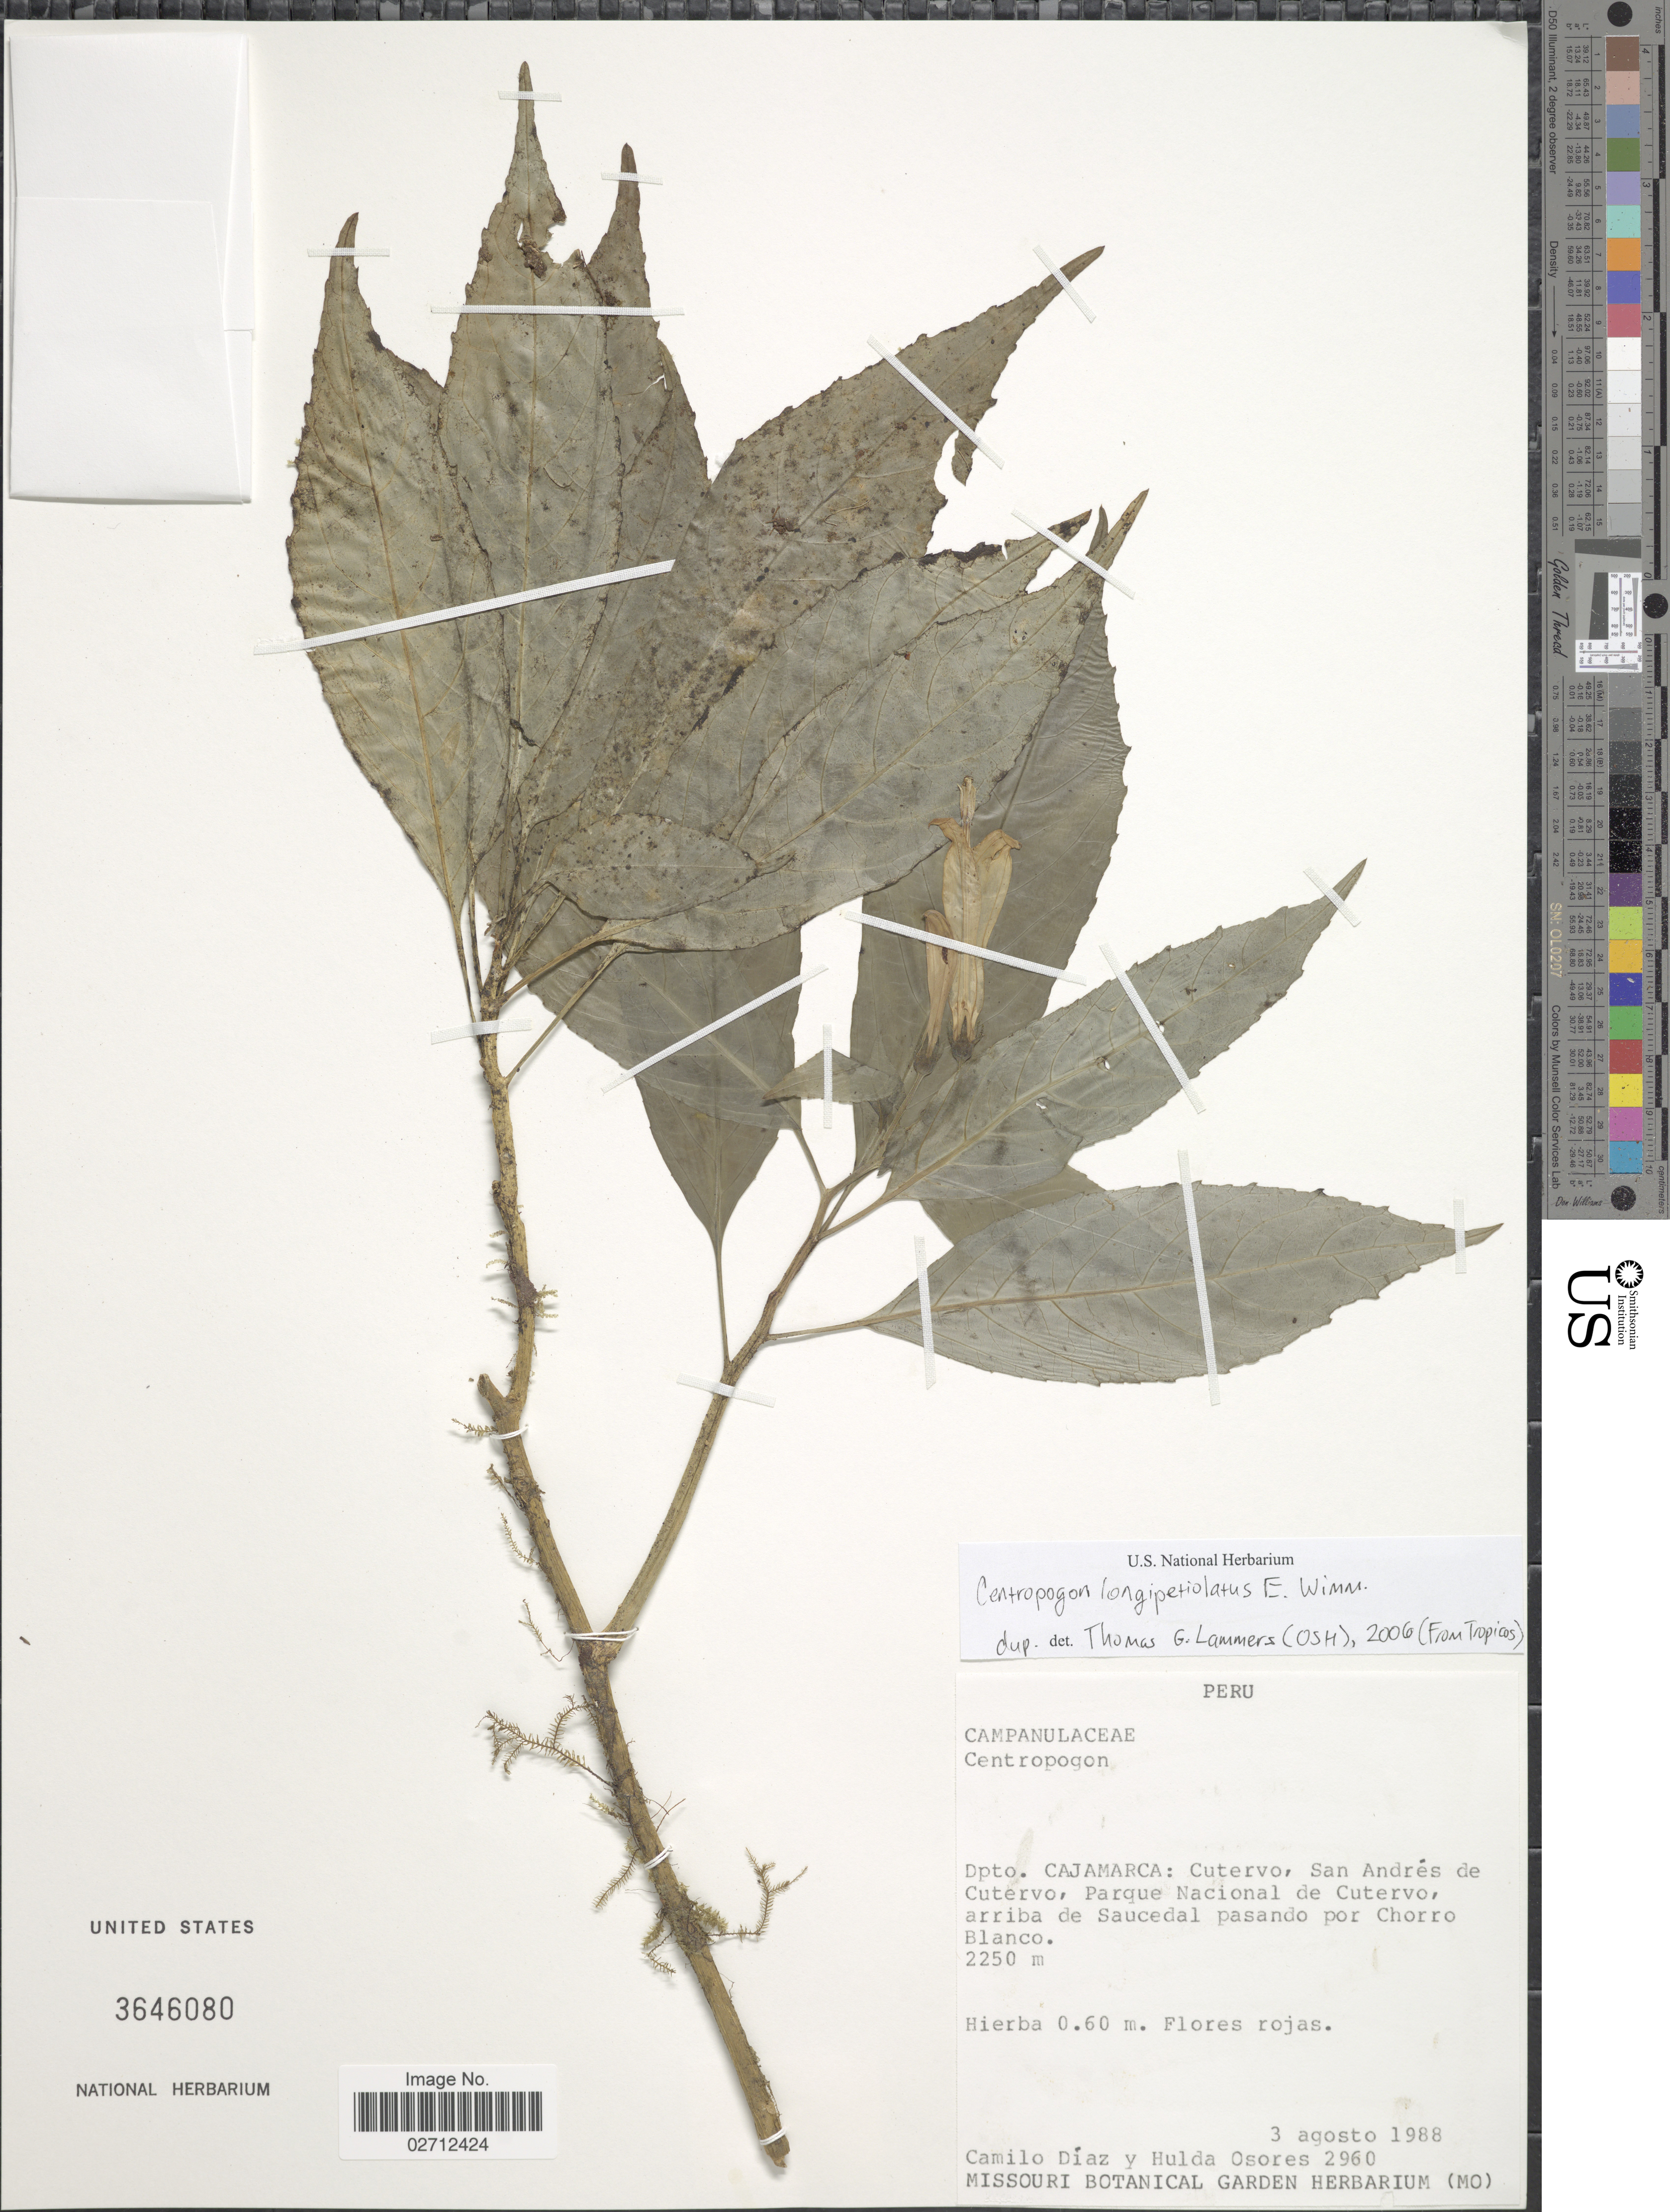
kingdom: Plantae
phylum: Tracheophyta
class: Magnoliopsida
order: Asterales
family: Campanulaceae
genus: Centropogon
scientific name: Centropogon longipetiolatus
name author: E. Wimm.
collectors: C. Díaz & H. Osores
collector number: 2960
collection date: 1988-08-03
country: Peru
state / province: Cajamarca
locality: Dpto. Cajamarca: Cutervo, San Andrés de Cutervo, Parque Nacional de Cuterco, arriba de Saucedal pasando por Chorro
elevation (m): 2250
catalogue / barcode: US 3646080